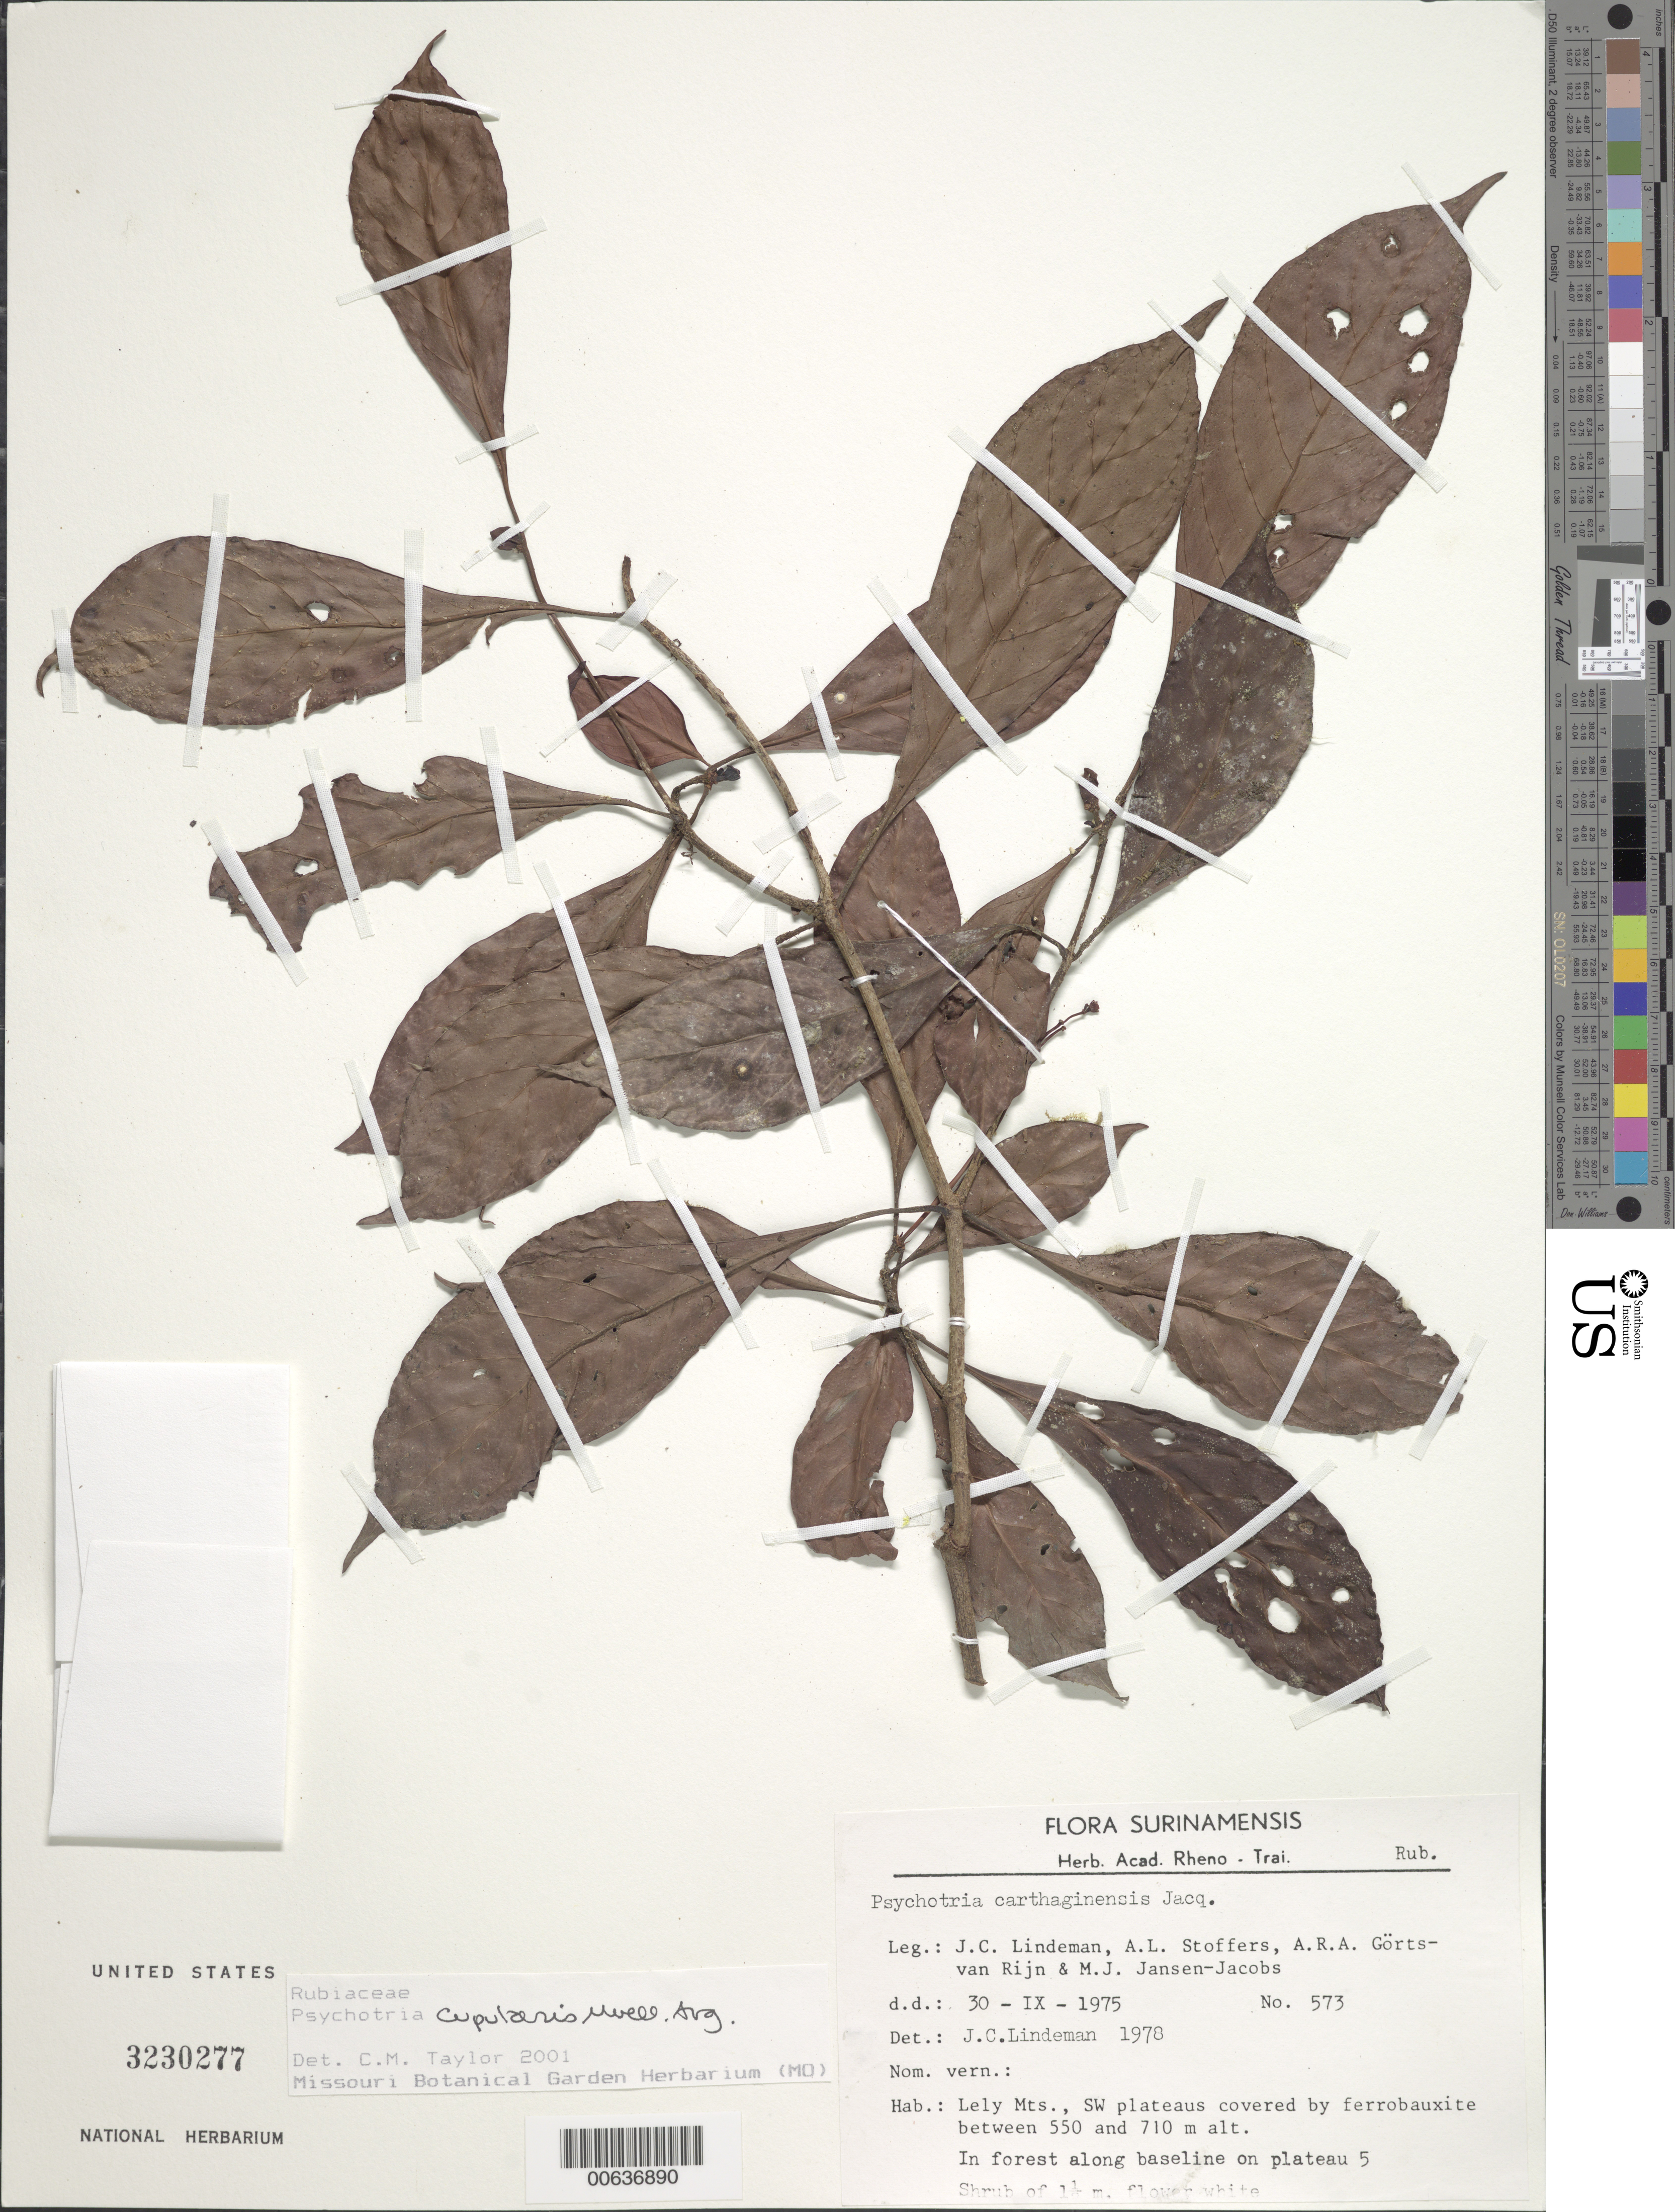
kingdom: Plantae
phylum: Tracheophyta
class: Magnoliopsida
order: Gentianales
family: Rubiaceae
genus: Psychotria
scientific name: Psychotria cupularis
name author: (Müll. Arg.) Standl.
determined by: Taylor, Charlotte M.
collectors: J. C. Lindeman, A. Stoffers, A. .R. A. Görts-van Rijn & M. J. Jansen-Jacobs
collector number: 75 573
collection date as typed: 30-Sep-75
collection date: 1975-09-30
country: Suriname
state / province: Marowijne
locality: Lely Mts., SW plateaus; along baseline on plateau 5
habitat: Plateau covered by ferrobauxite, forest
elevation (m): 550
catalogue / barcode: US 3230277